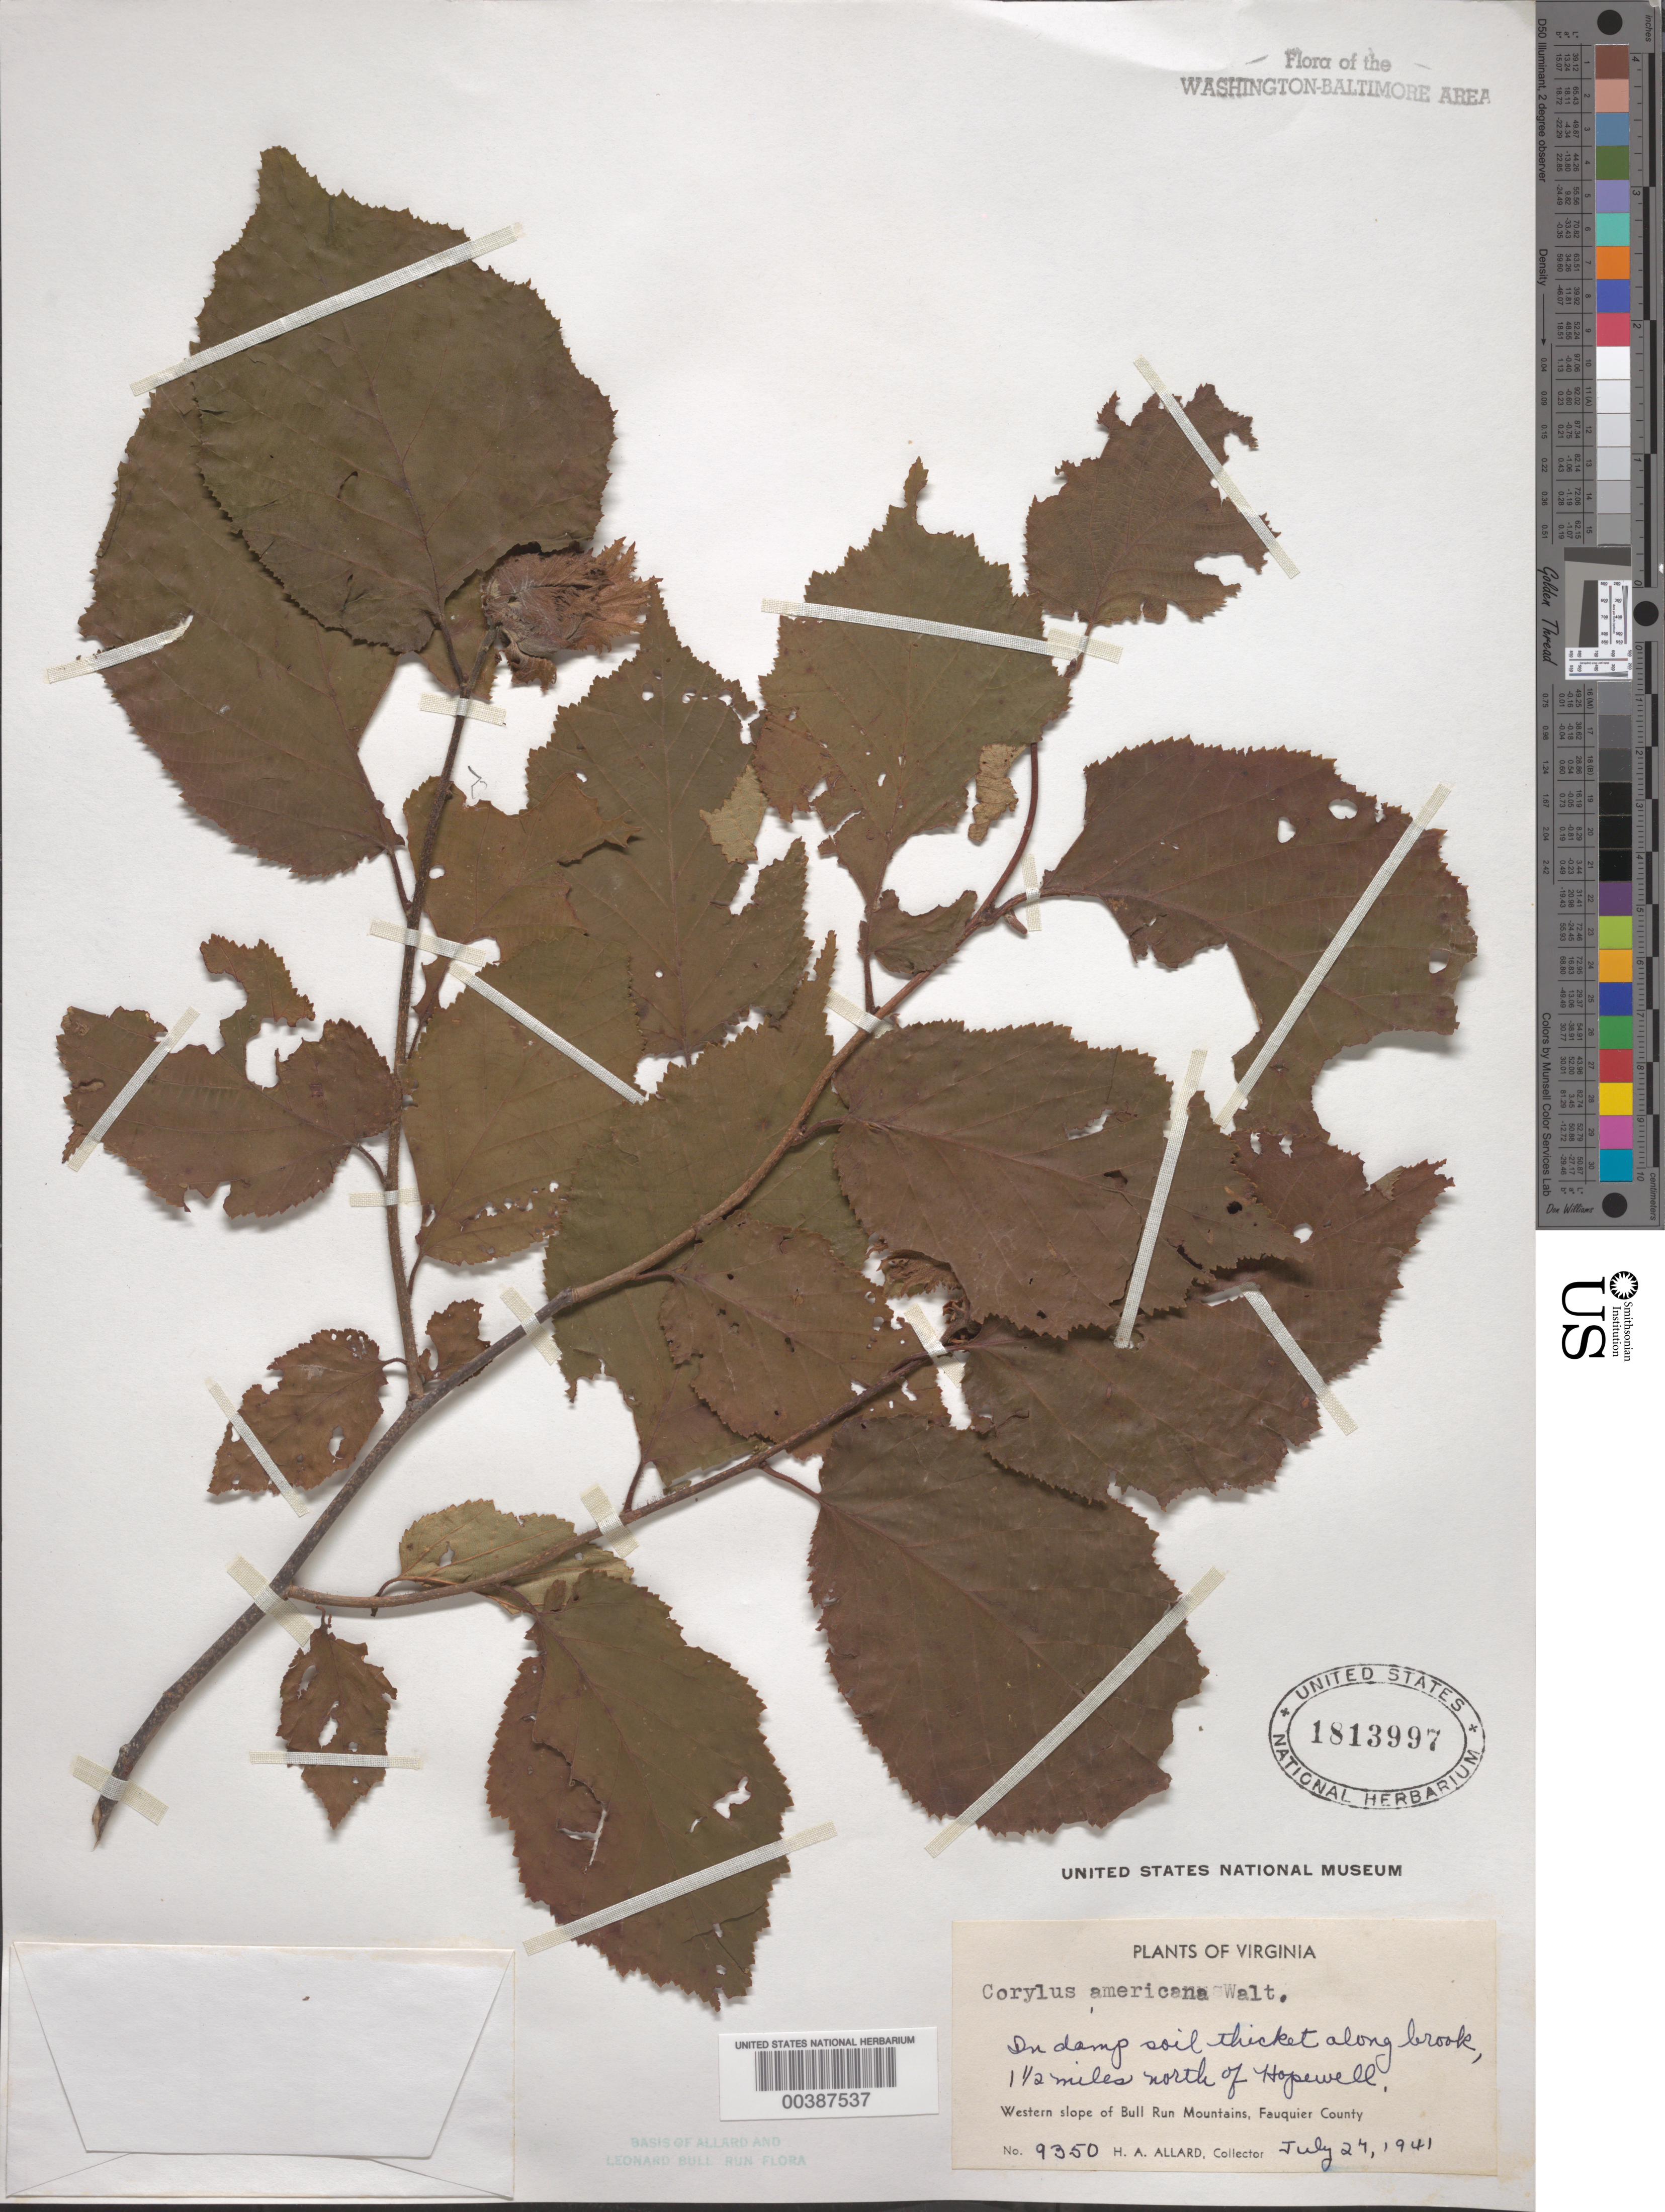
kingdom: Plantae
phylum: Tracheophyta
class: Magnoliopsida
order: Fagales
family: Betulaceae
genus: Corylus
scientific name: Corylus americana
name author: Walter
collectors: H. A. Allard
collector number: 9350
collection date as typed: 24 Jul 1941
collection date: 1941-07-24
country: United States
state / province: Virginia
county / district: Fauquier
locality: North of Hopewell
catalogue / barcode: US 1813997